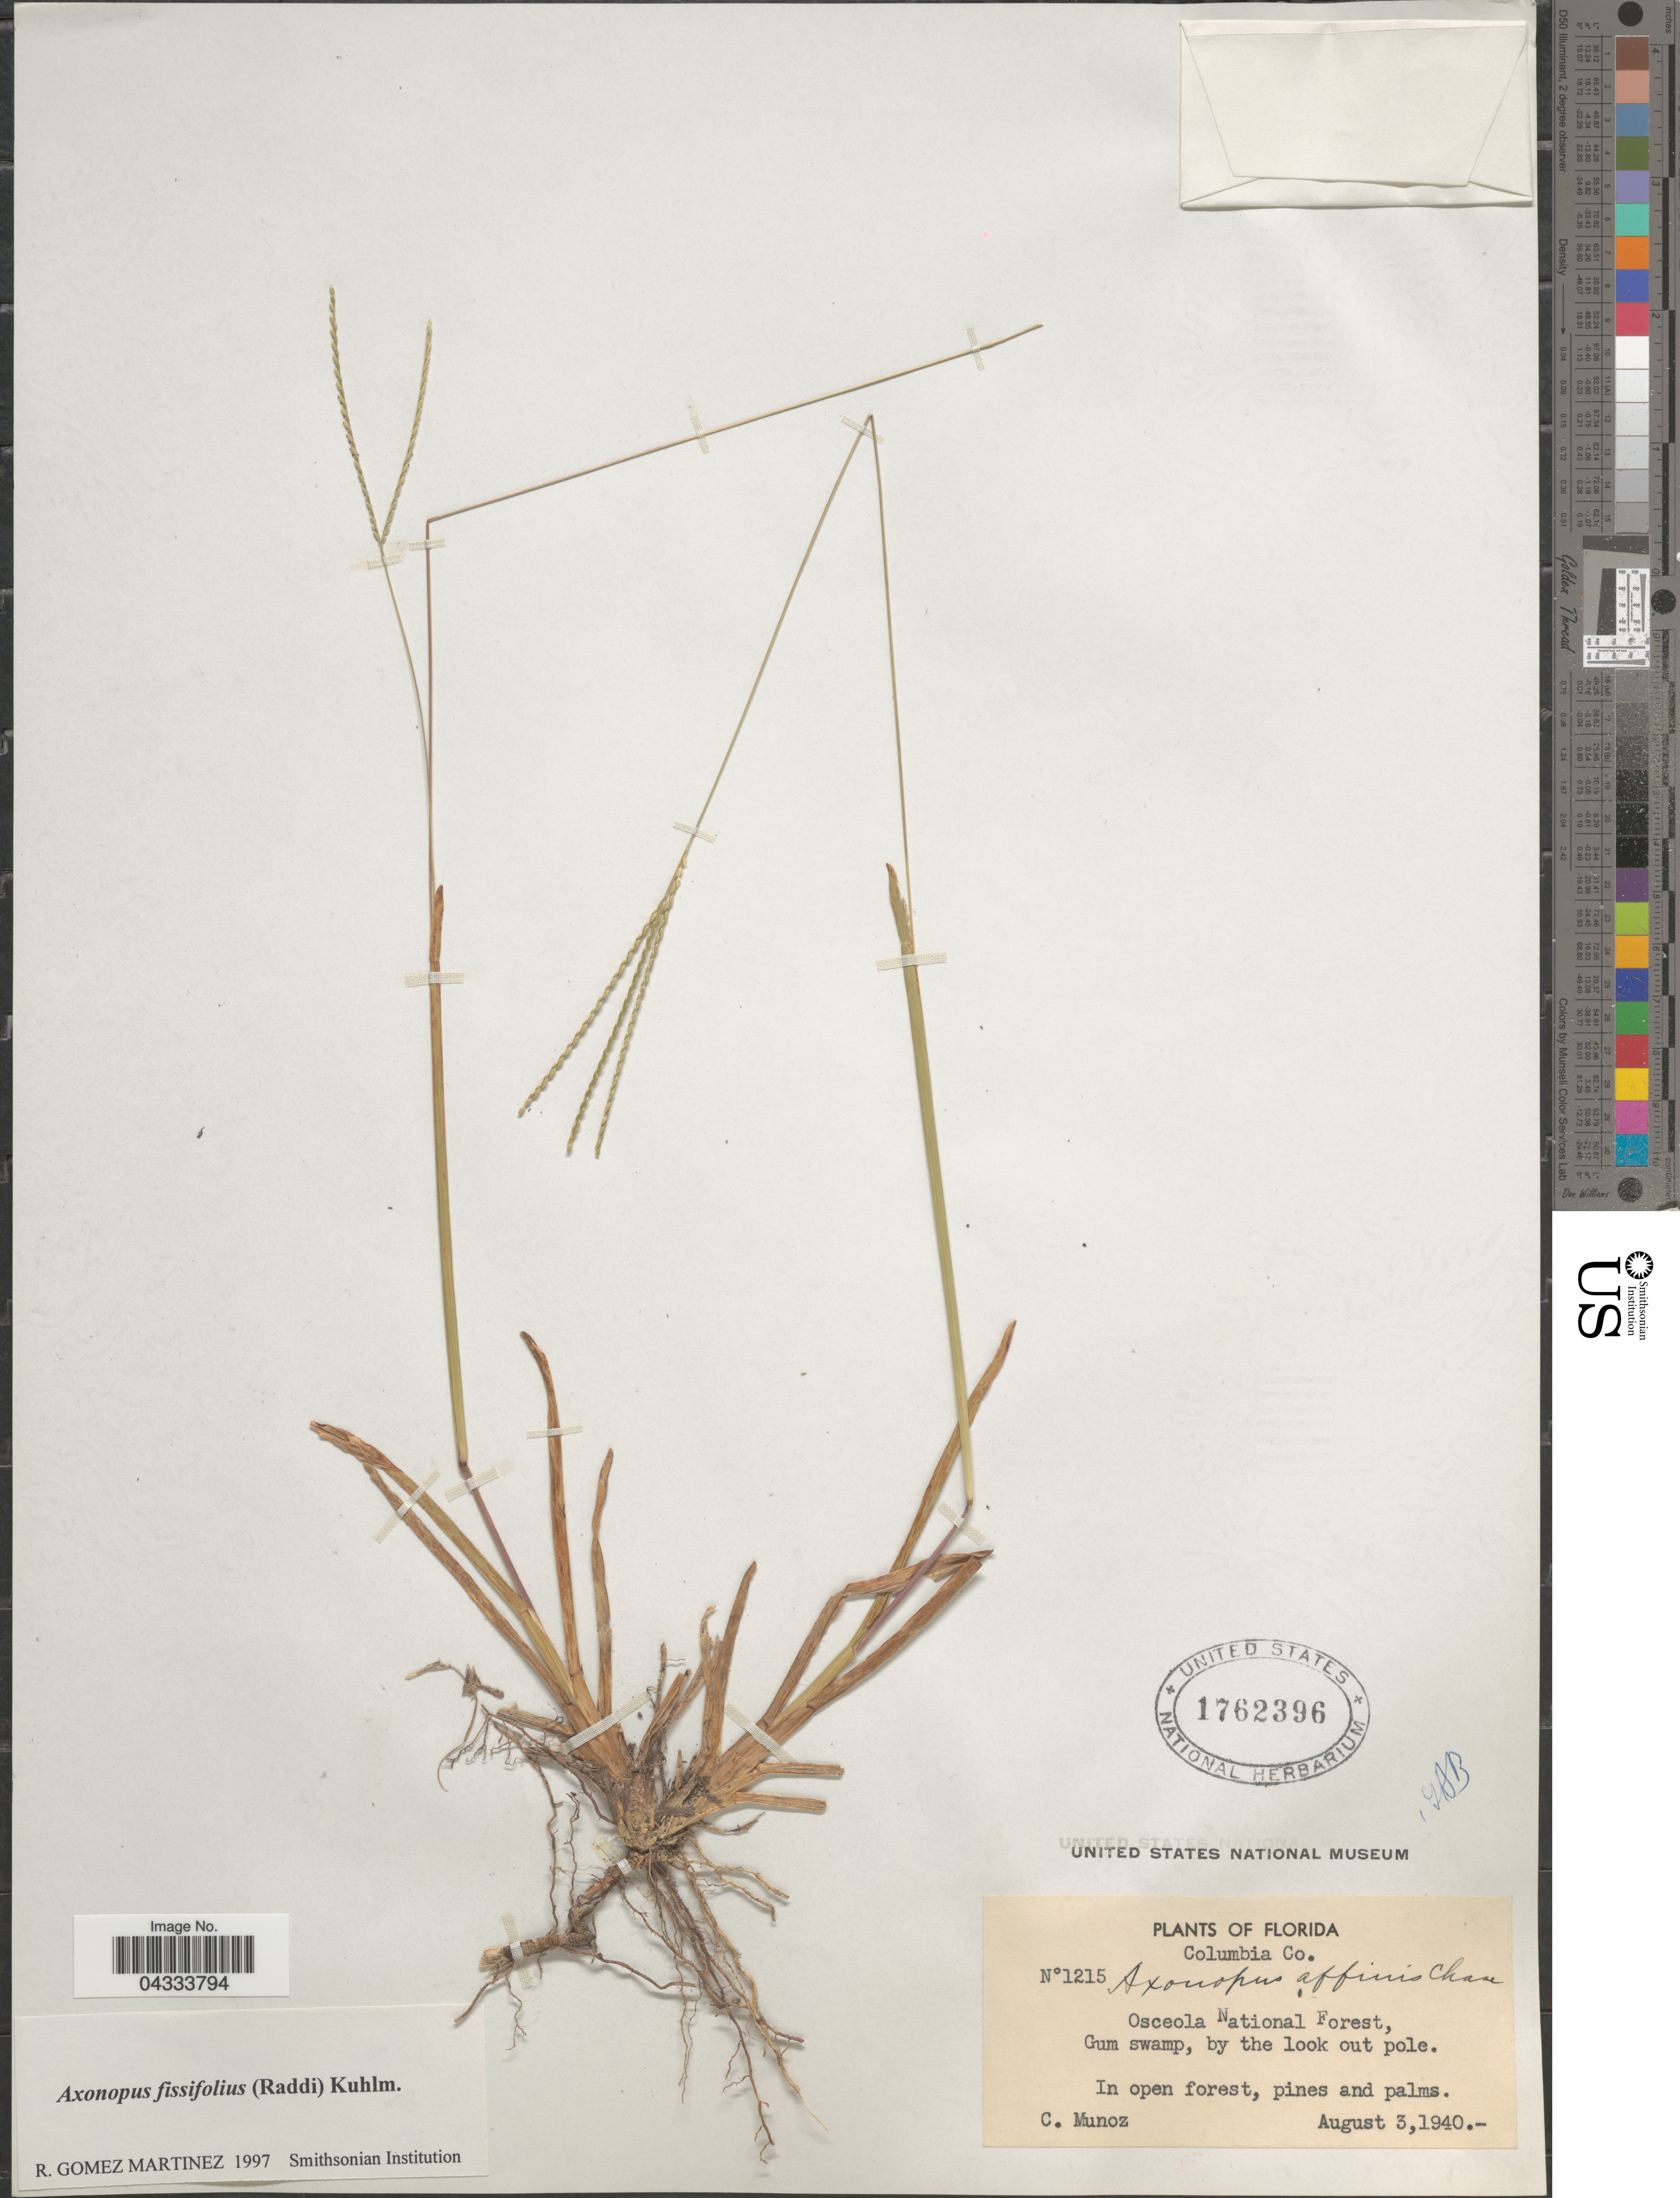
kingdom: Plantae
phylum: Tracheophyta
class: Liliopsida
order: Poales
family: Poaceae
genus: Axonopus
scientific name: Axonopus fissifolius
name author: (Raddi) Kuhlm.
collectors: C. Muñoz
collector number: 1215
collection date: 1940-08-03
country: United States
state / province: Florida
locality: Columbia Co. Osceola National Forest.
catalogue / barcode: US 1762396